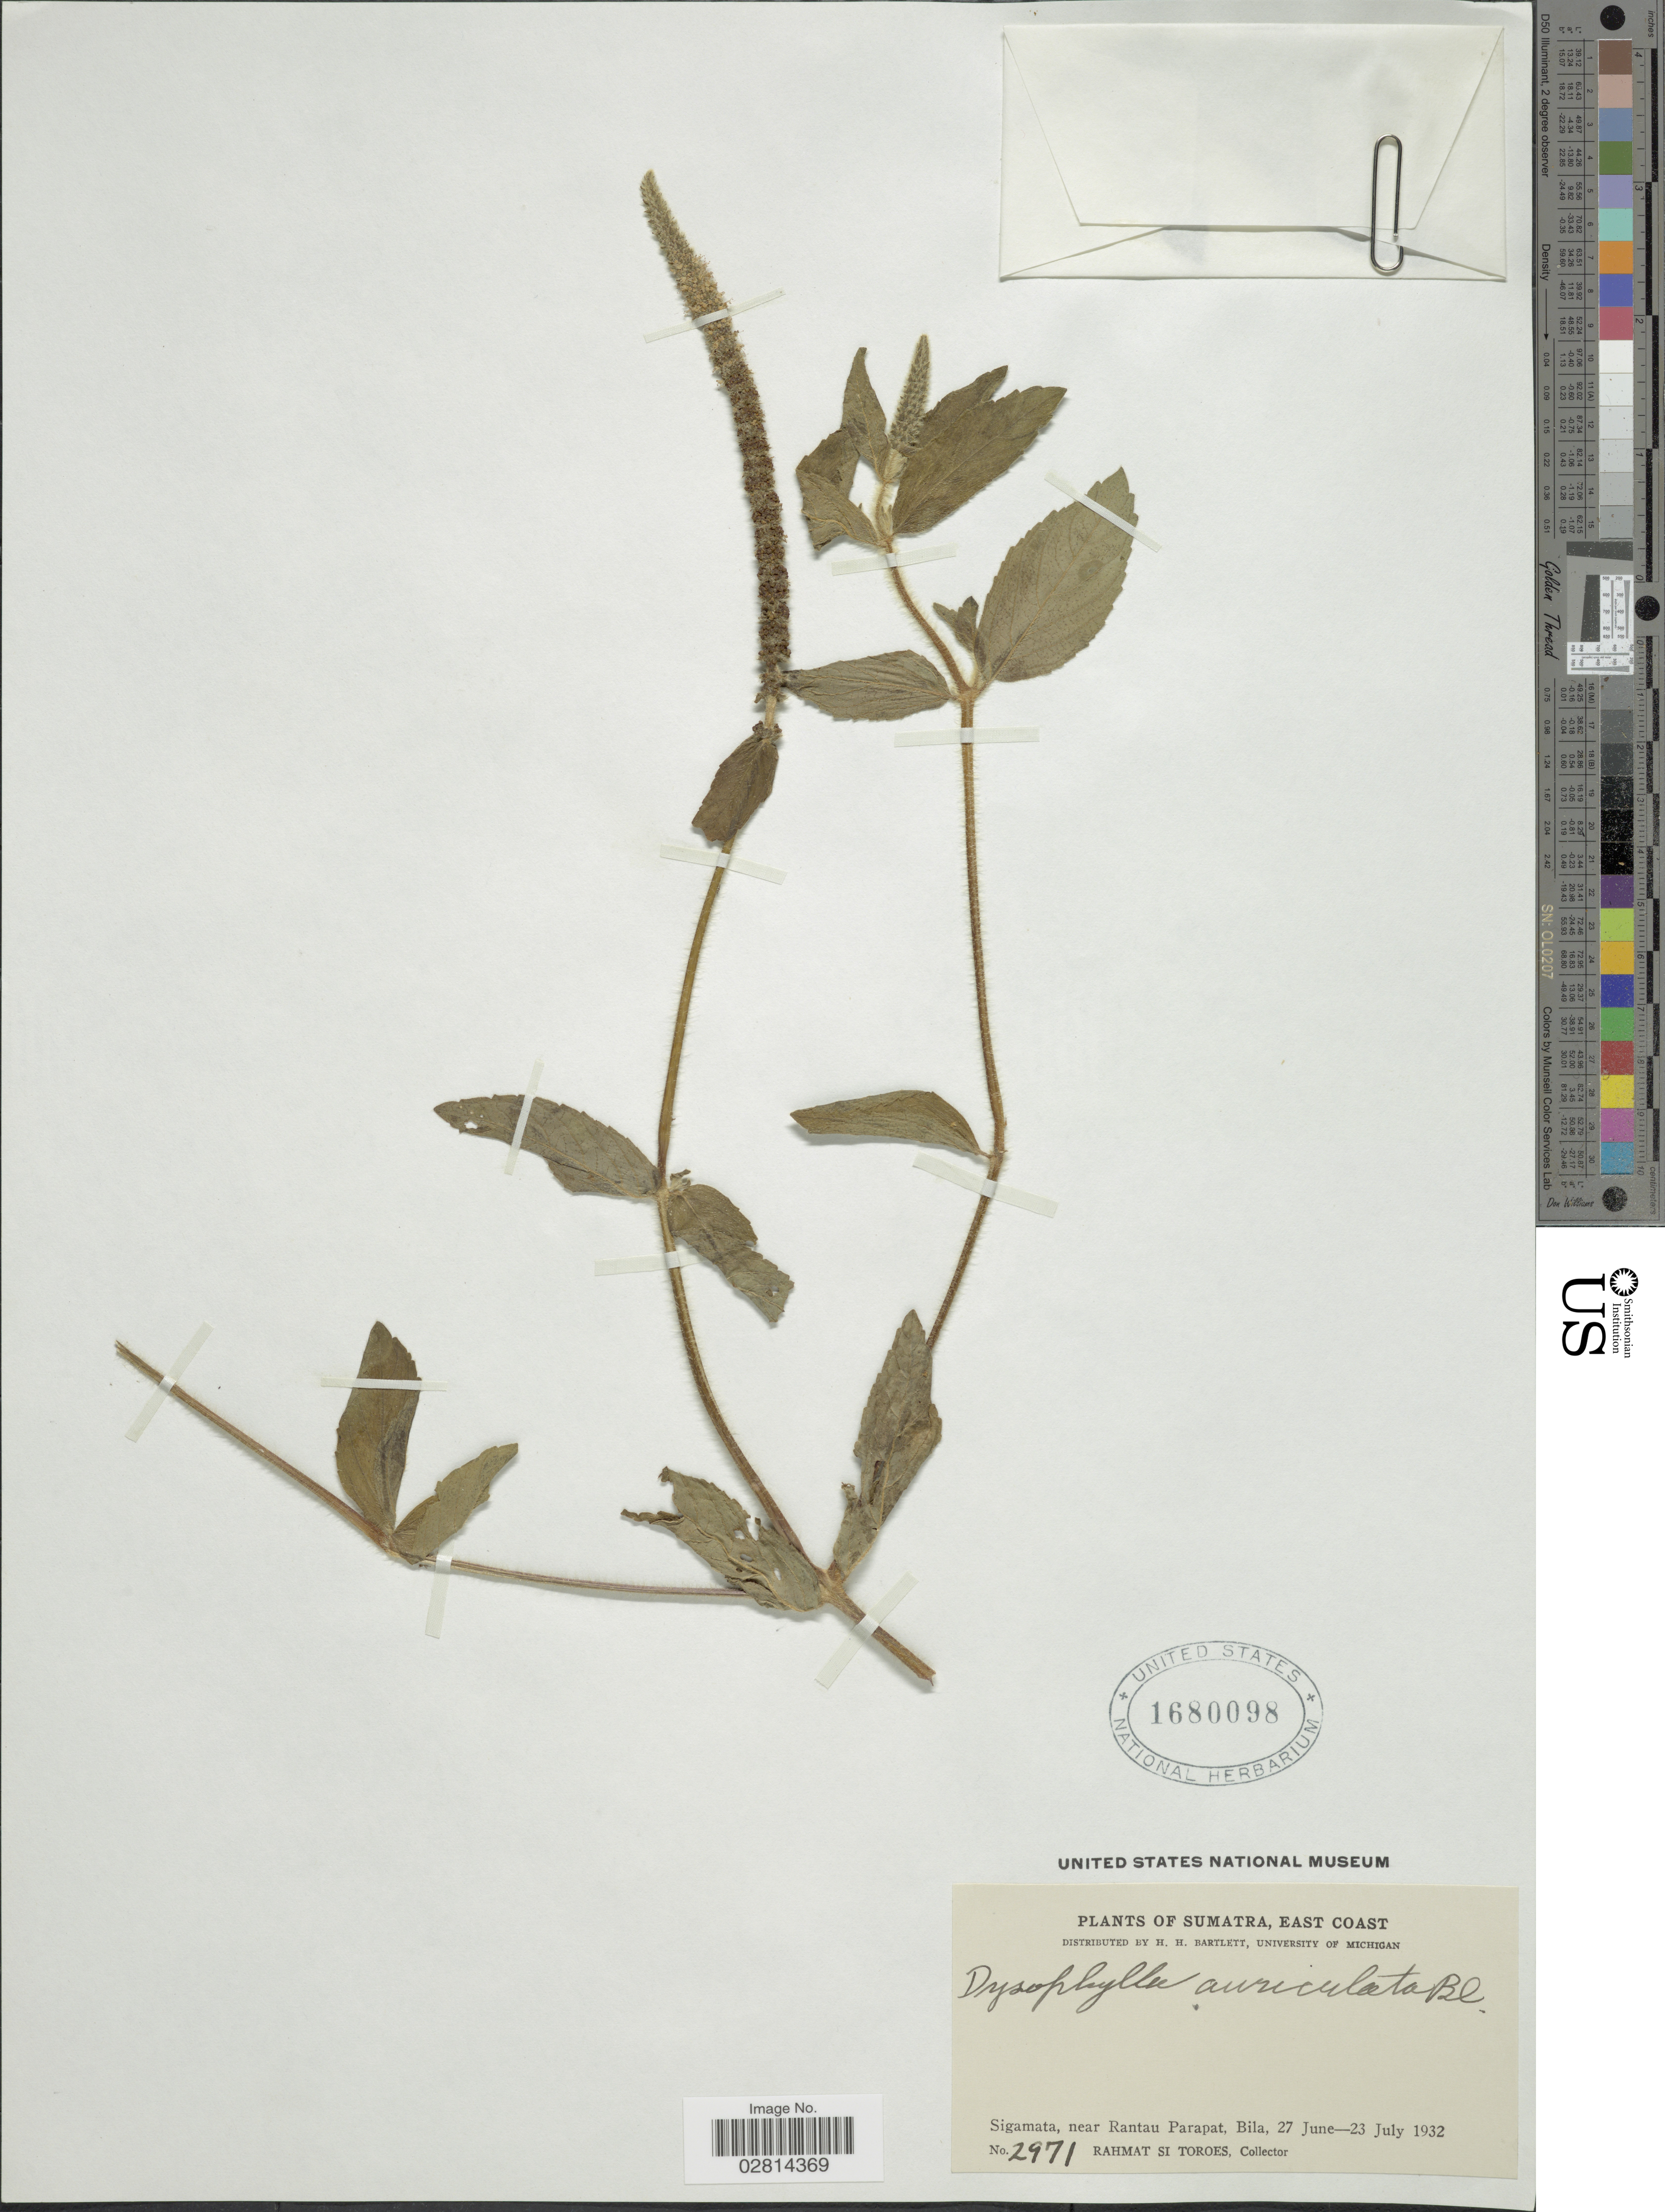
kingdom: Plantae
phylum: Tracheophyta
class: Magnoliopsida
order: Lamiales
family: Lamiaceae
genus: Pogostemon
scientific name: Pogostemon auricularius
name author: (L.) Hassk.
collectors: Rahmat Si Boeea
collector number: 2971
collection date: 1932-06-27/1932-07-23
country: Indonesia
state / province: Sumatra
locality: East Coast. Sigamata, near Rantau Parapat, Bila.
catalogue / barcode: US 1680098